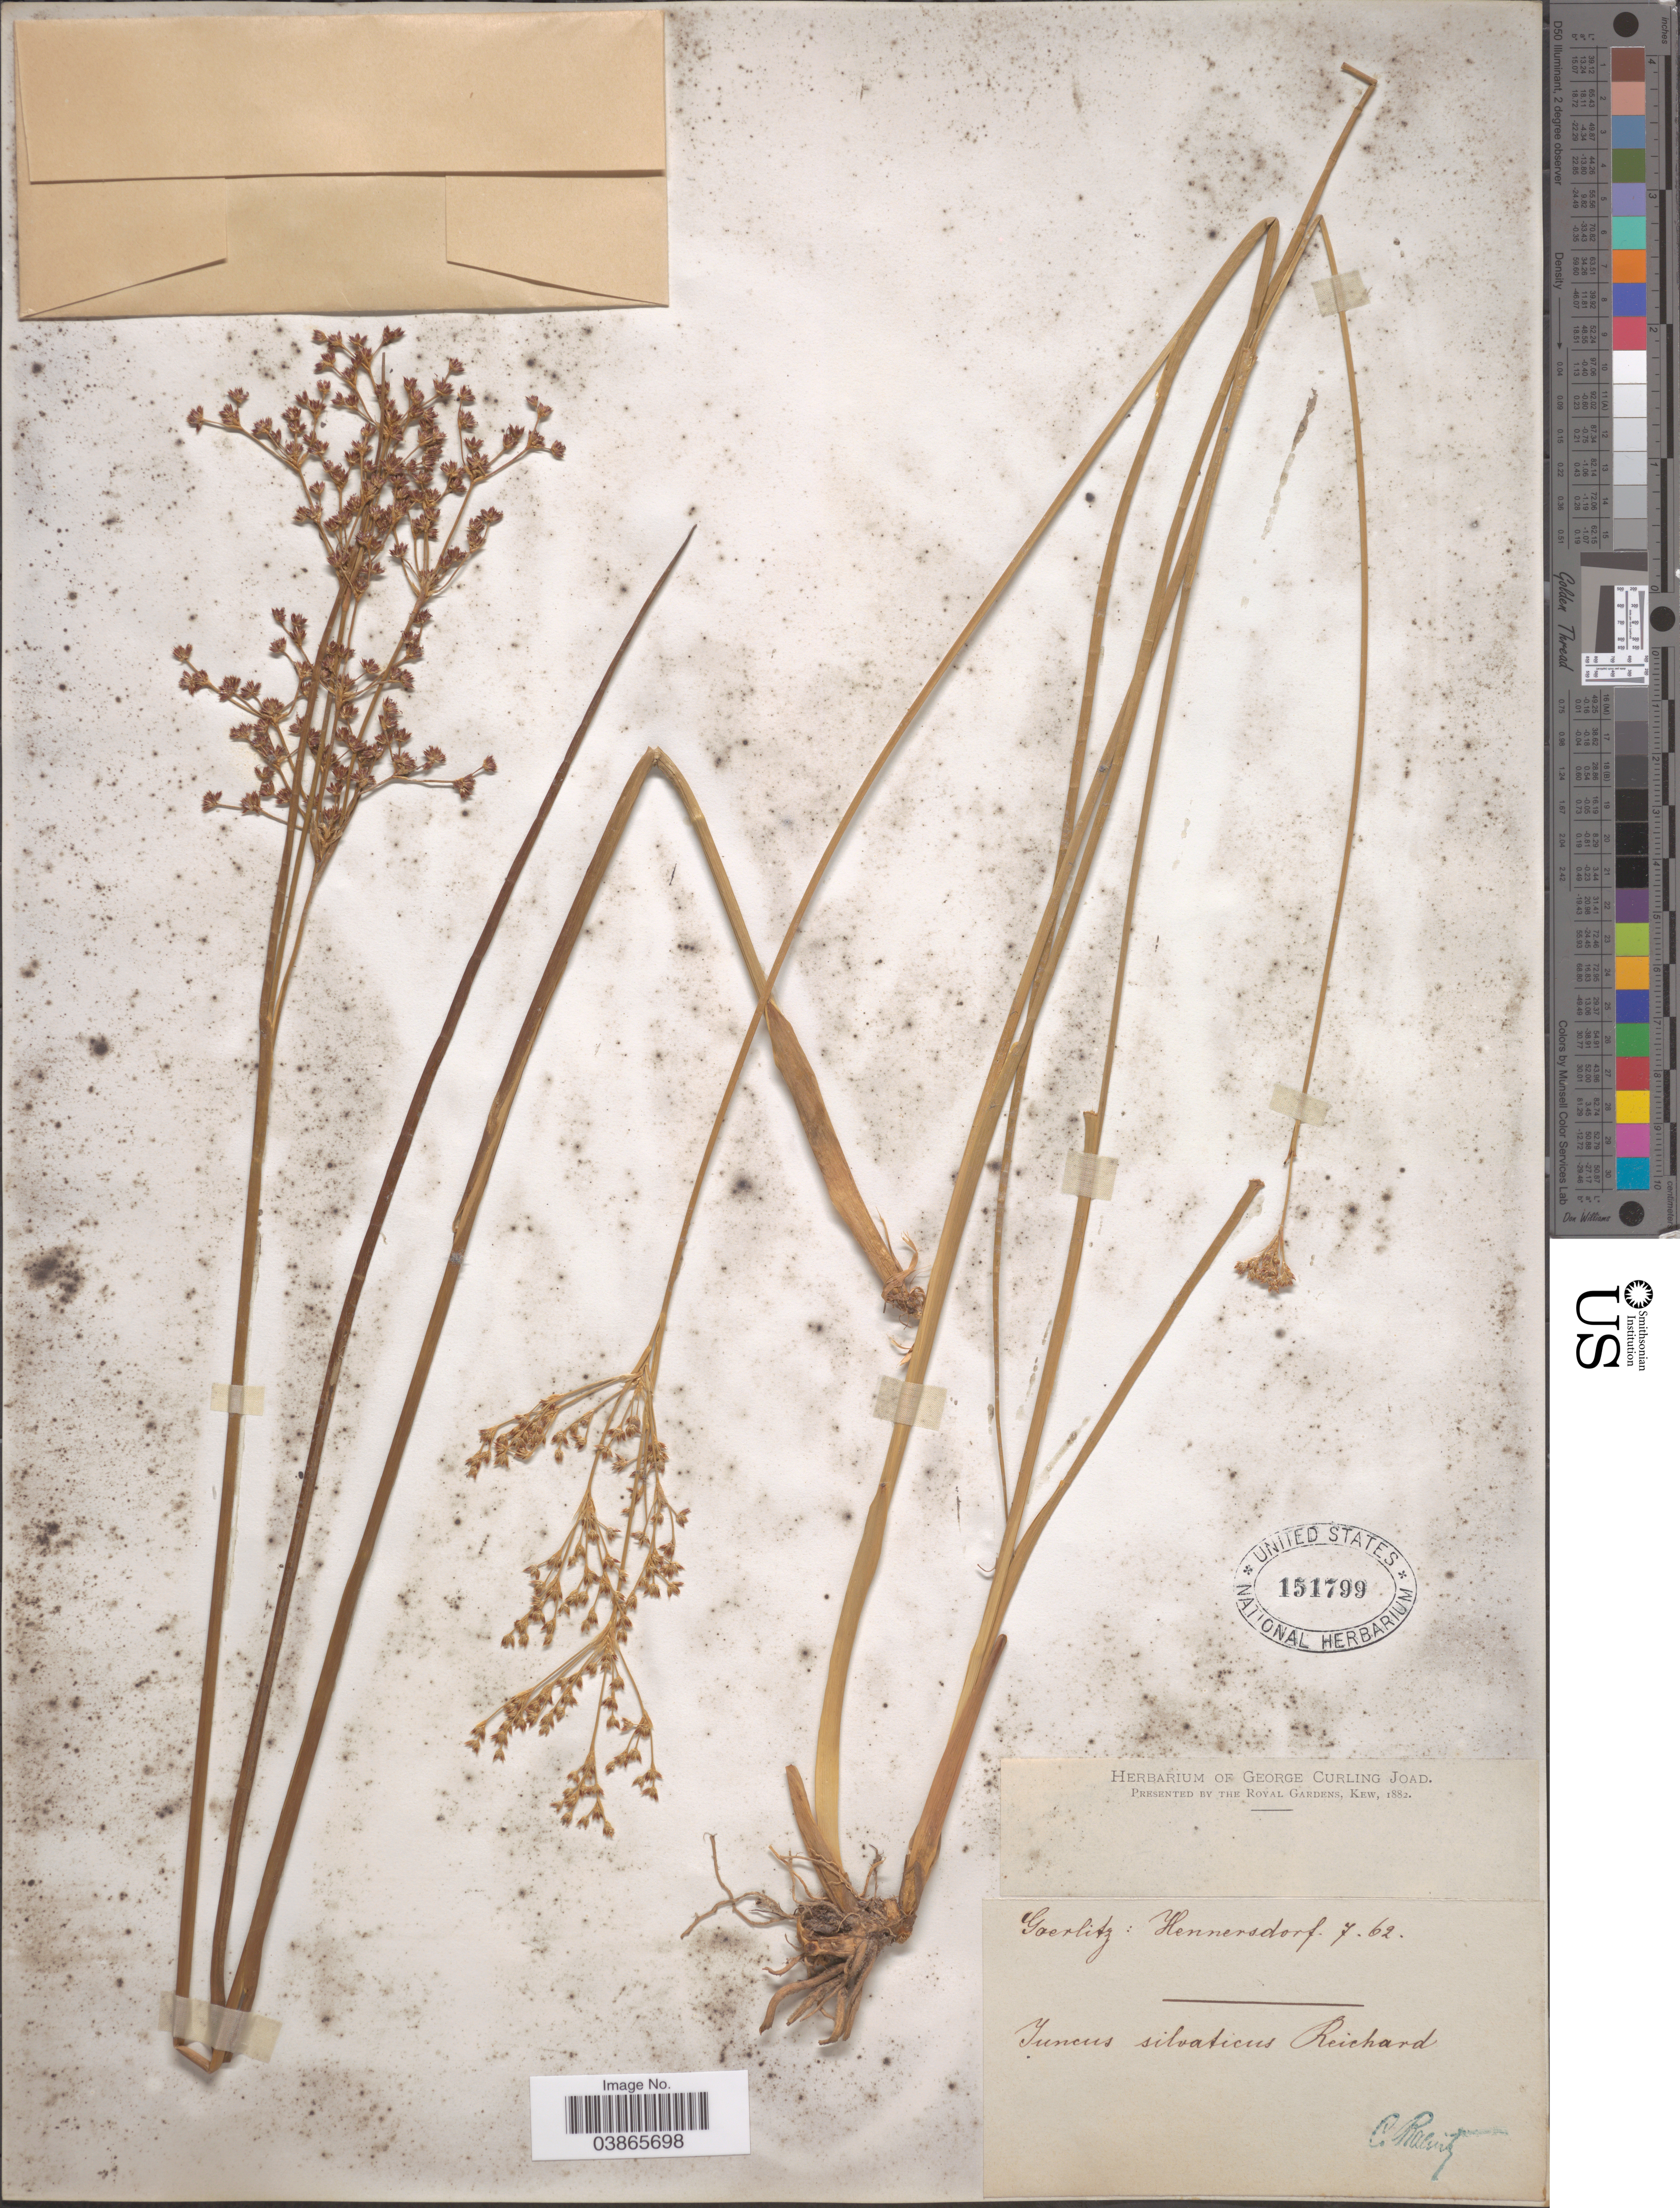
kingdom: Plantae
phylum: Tracheophyta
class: Liliopsida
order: Poales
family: Juncaceae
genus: Juncus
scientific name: Juncus sylvaticus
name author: Huds.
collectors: C. Raenitz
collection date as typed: Transcribed d/m/y: /7/62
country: Germany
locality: Goerlitz: Hennersdorf.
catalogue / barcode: US 151799